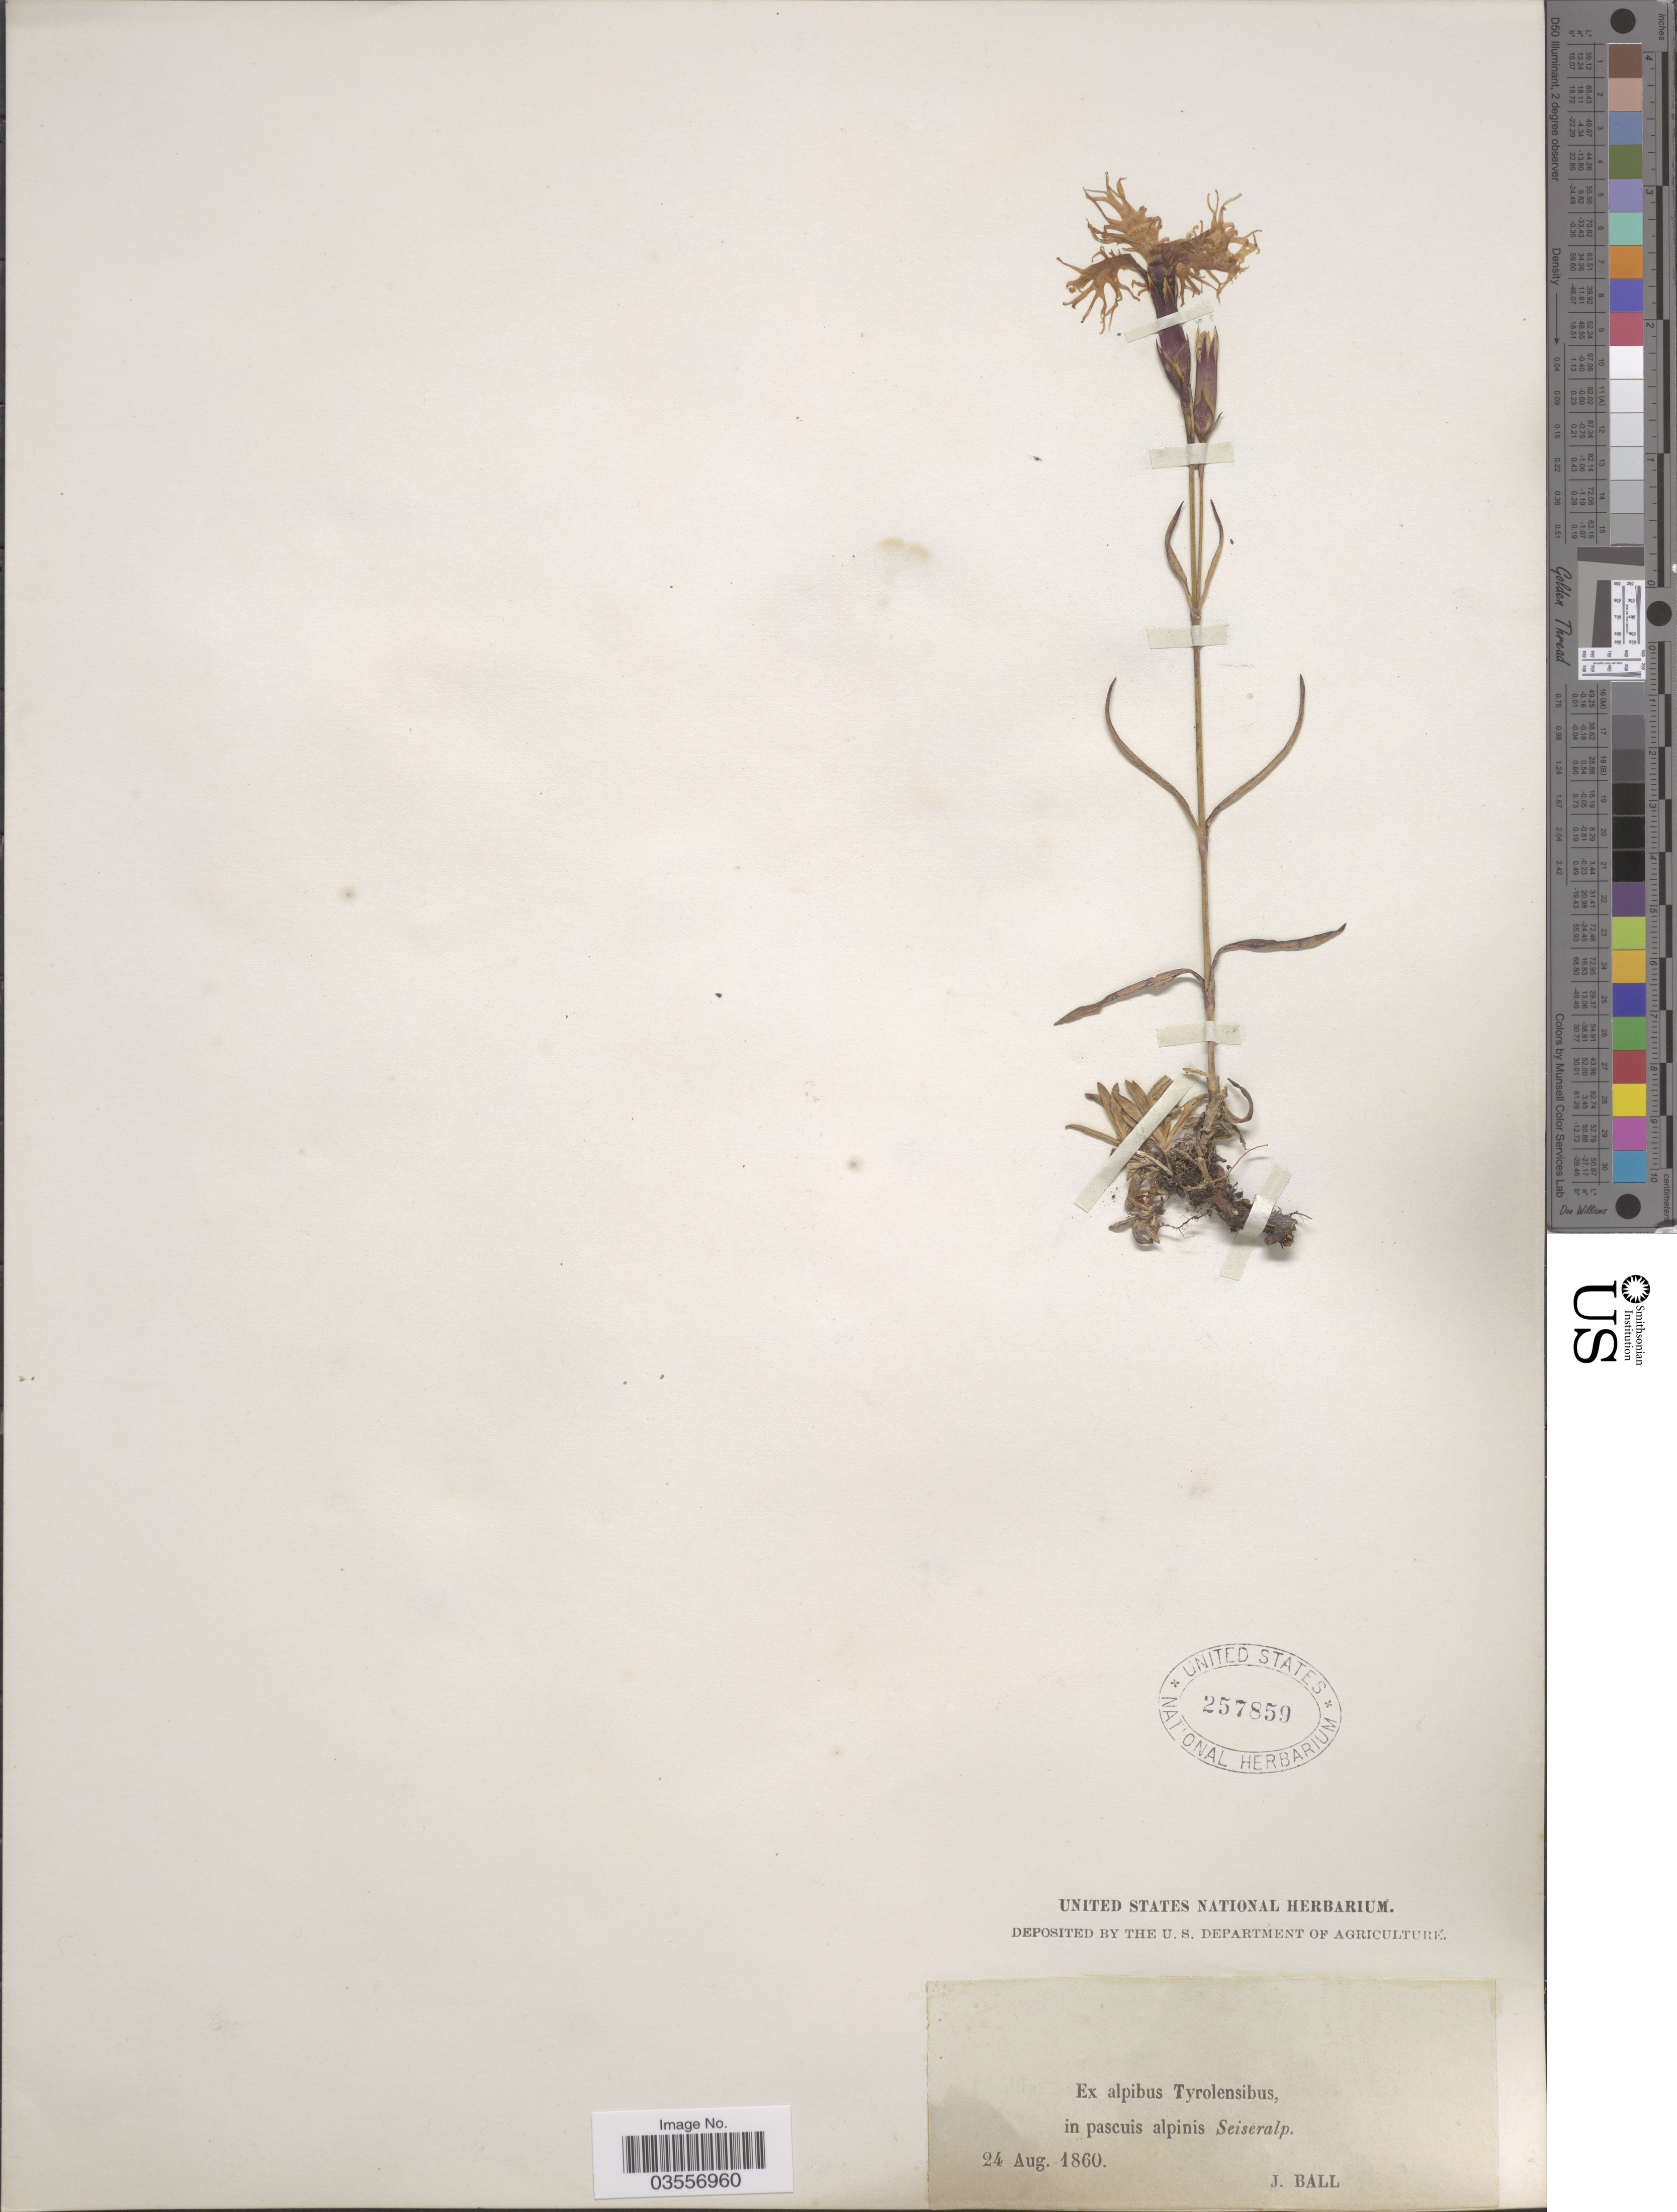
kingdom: Plantae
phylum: Tracheophyta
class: Magnoliopsida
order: Caryophyllales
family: Caryophyllaceae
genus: Dianthus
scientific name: Dianthus sp.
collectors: J. Ball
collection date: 1860-08-24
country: Italy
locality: Ex alpibus Tyrolensibus, in pascuis alpinis Seiseralp.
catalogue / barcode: US 257859